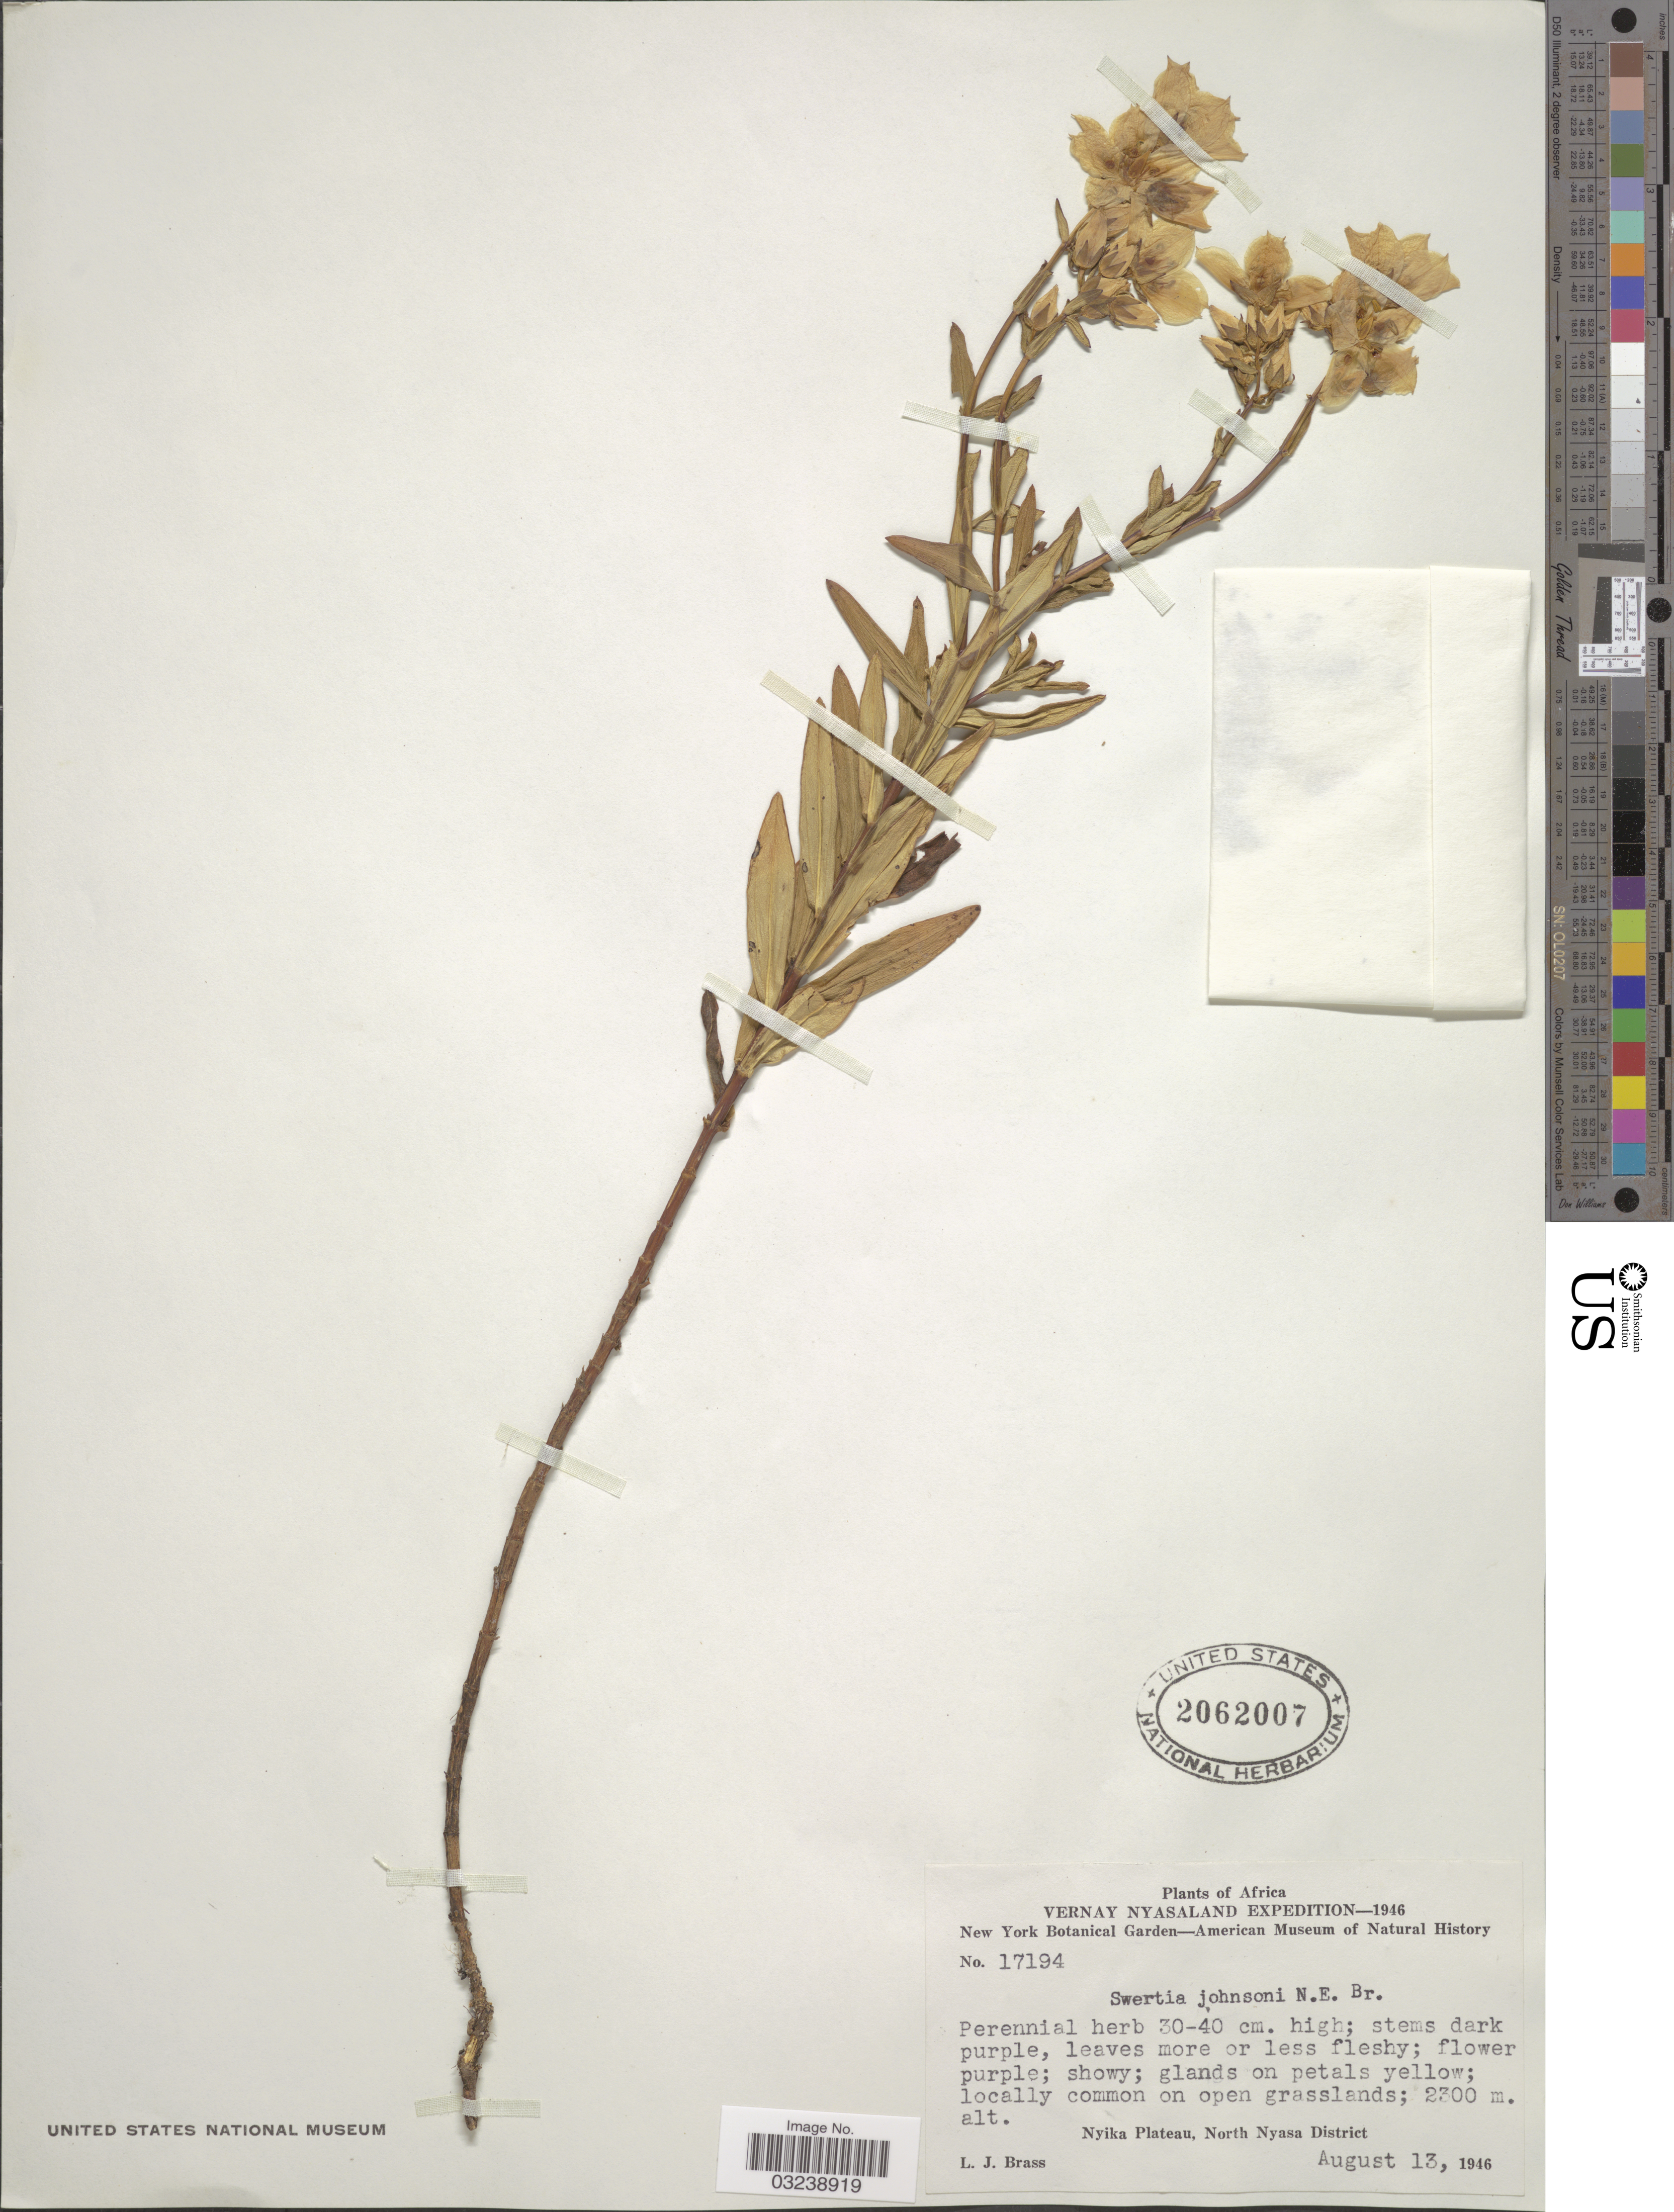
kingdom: Plantae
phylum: Tracheophyta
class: Magnoliopsida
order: Gentianales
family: Gentianaceae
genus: Swertia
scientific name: Swertia johnsonii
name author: N.E. Br.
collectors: L. J. Brass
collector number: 17194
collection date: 1946-08-13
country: Malawi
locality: Vernay Nyasaland. Nyika Plateau, North Nyasa District.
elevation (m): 2300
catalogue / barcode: US 2062007